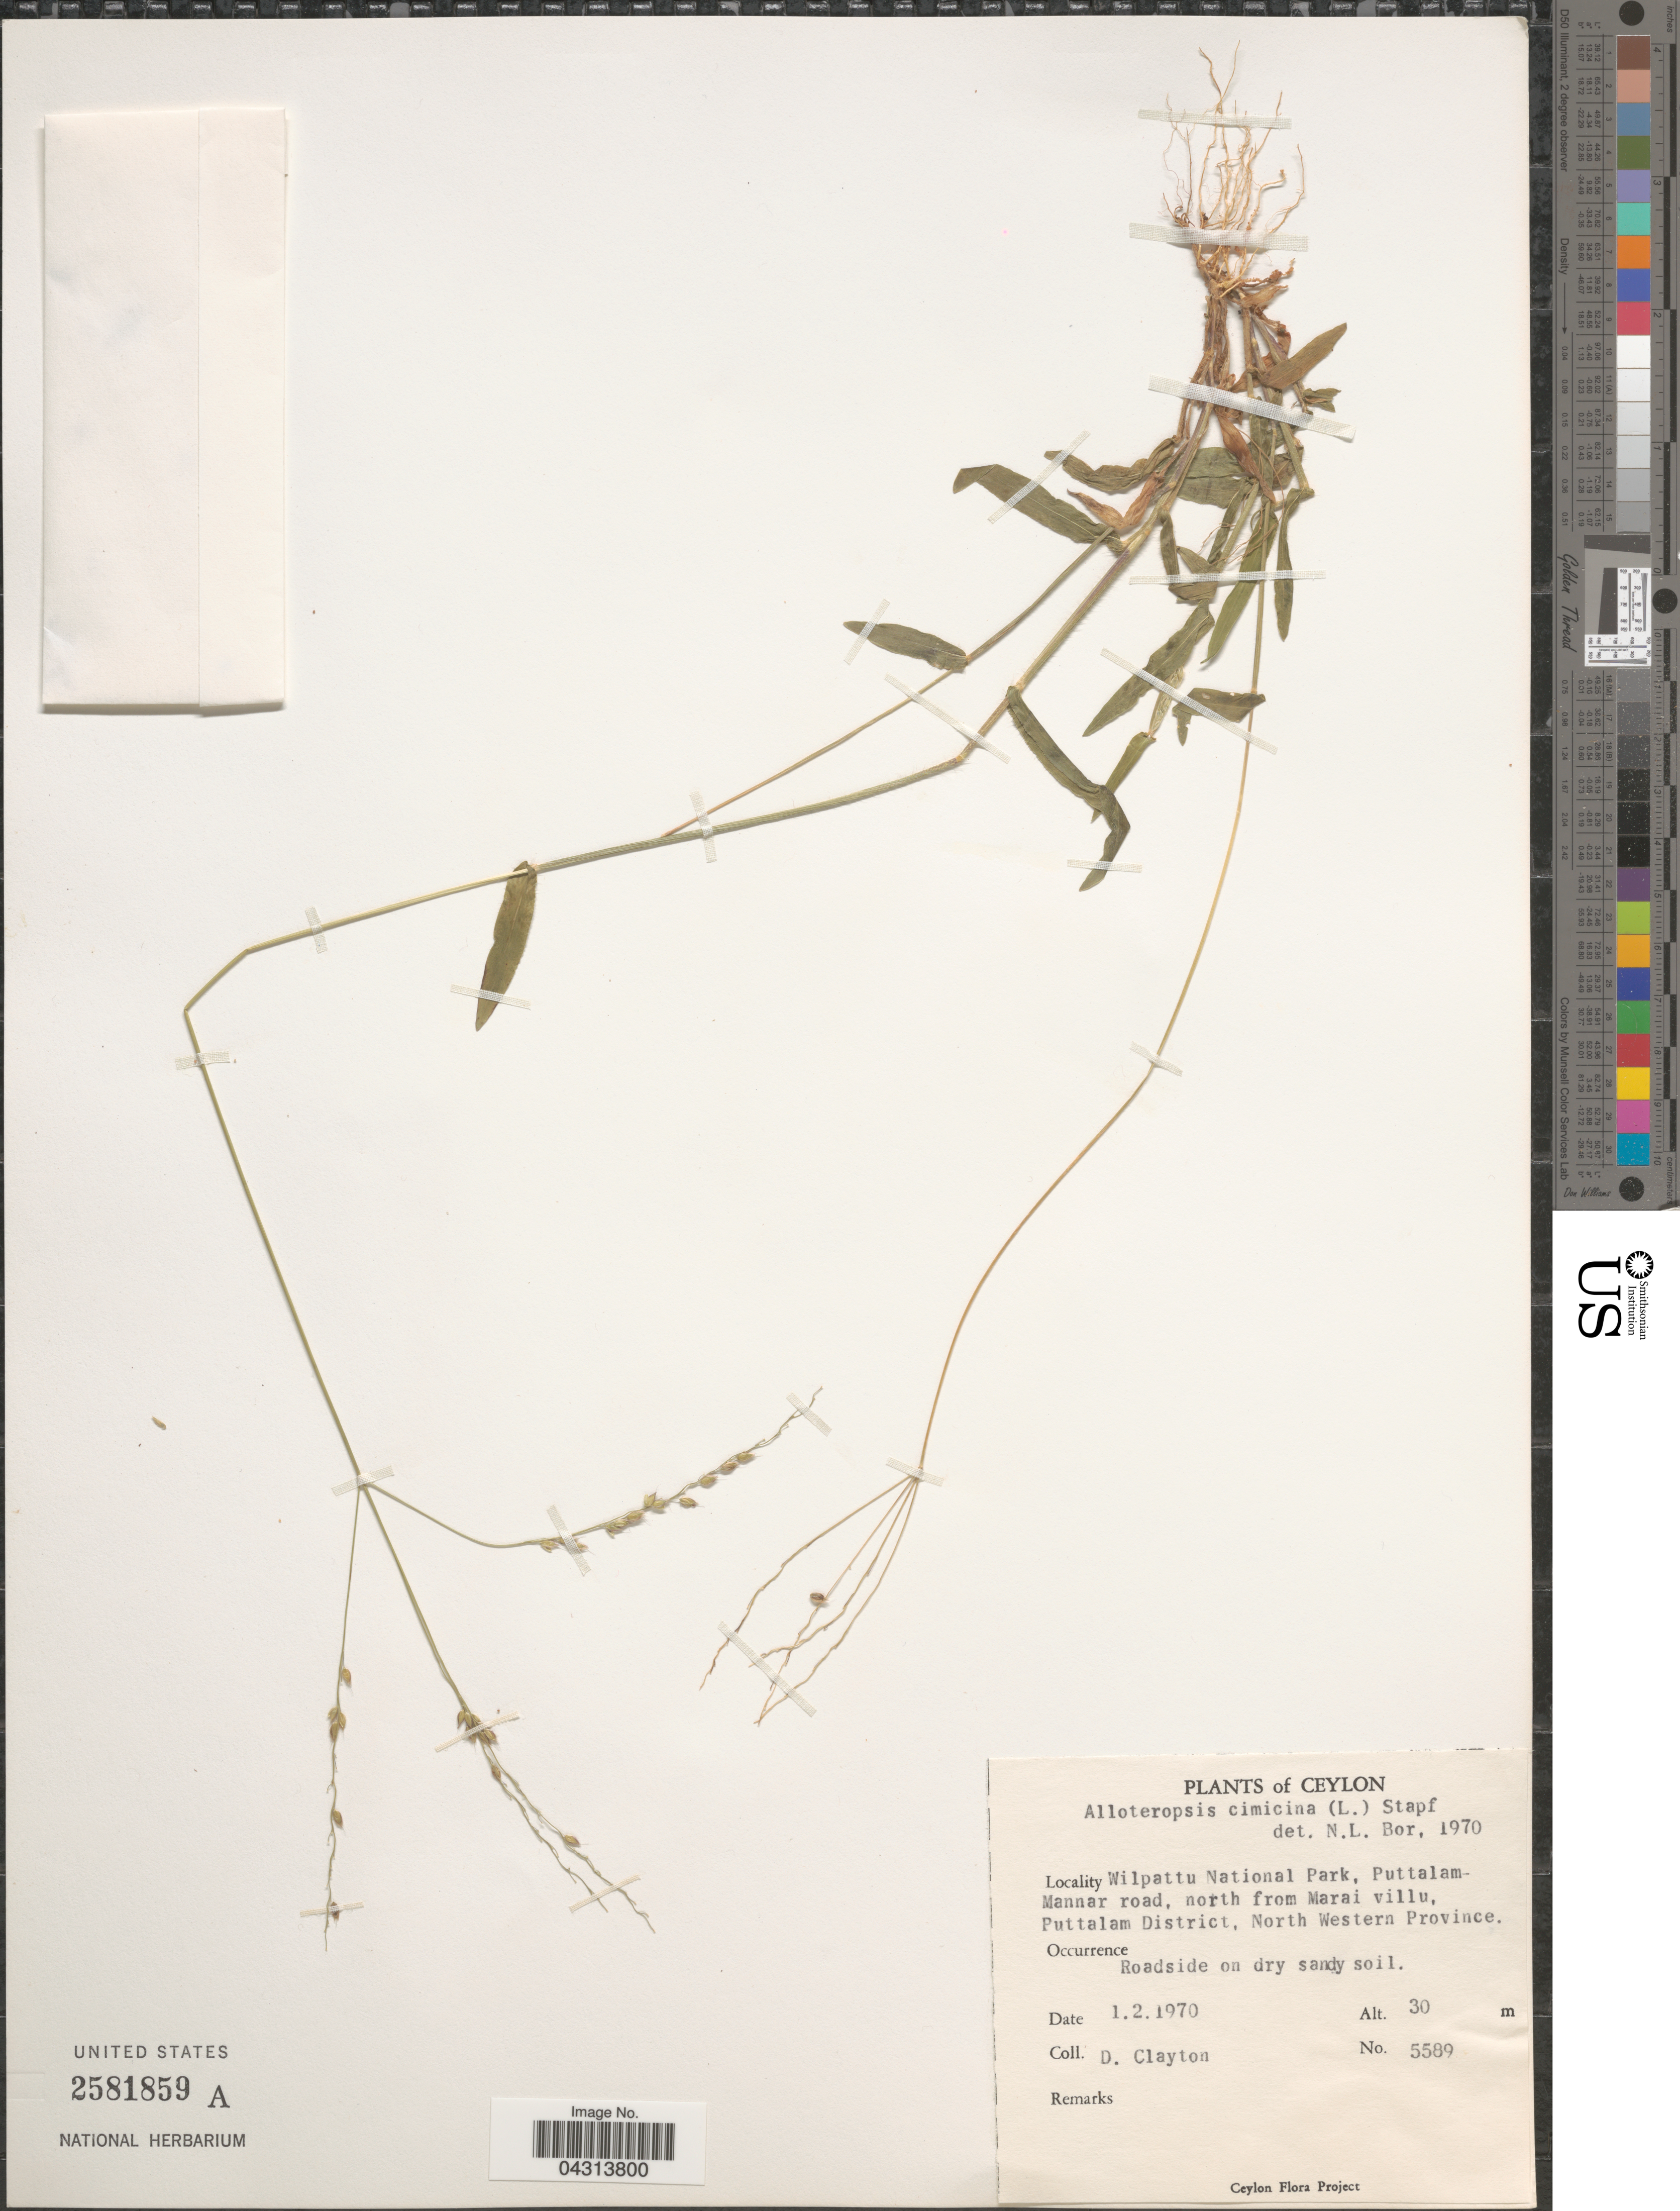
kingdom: Plantae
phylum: Tracheophyta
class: Liliopsida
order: Poales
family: Poaceae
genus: Alloteropsis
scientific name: Alloteropsis cimicina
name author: (L.) Stapf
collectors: D. Clayton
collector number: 5589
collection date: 1970-02-01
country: Sri Lanka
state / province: North Western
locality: Ceylon. Wilpattu National Park, Puttalam-Mannar road, north from Marai villu, Puttalam District.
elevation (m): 30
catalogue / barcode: US 2581859A